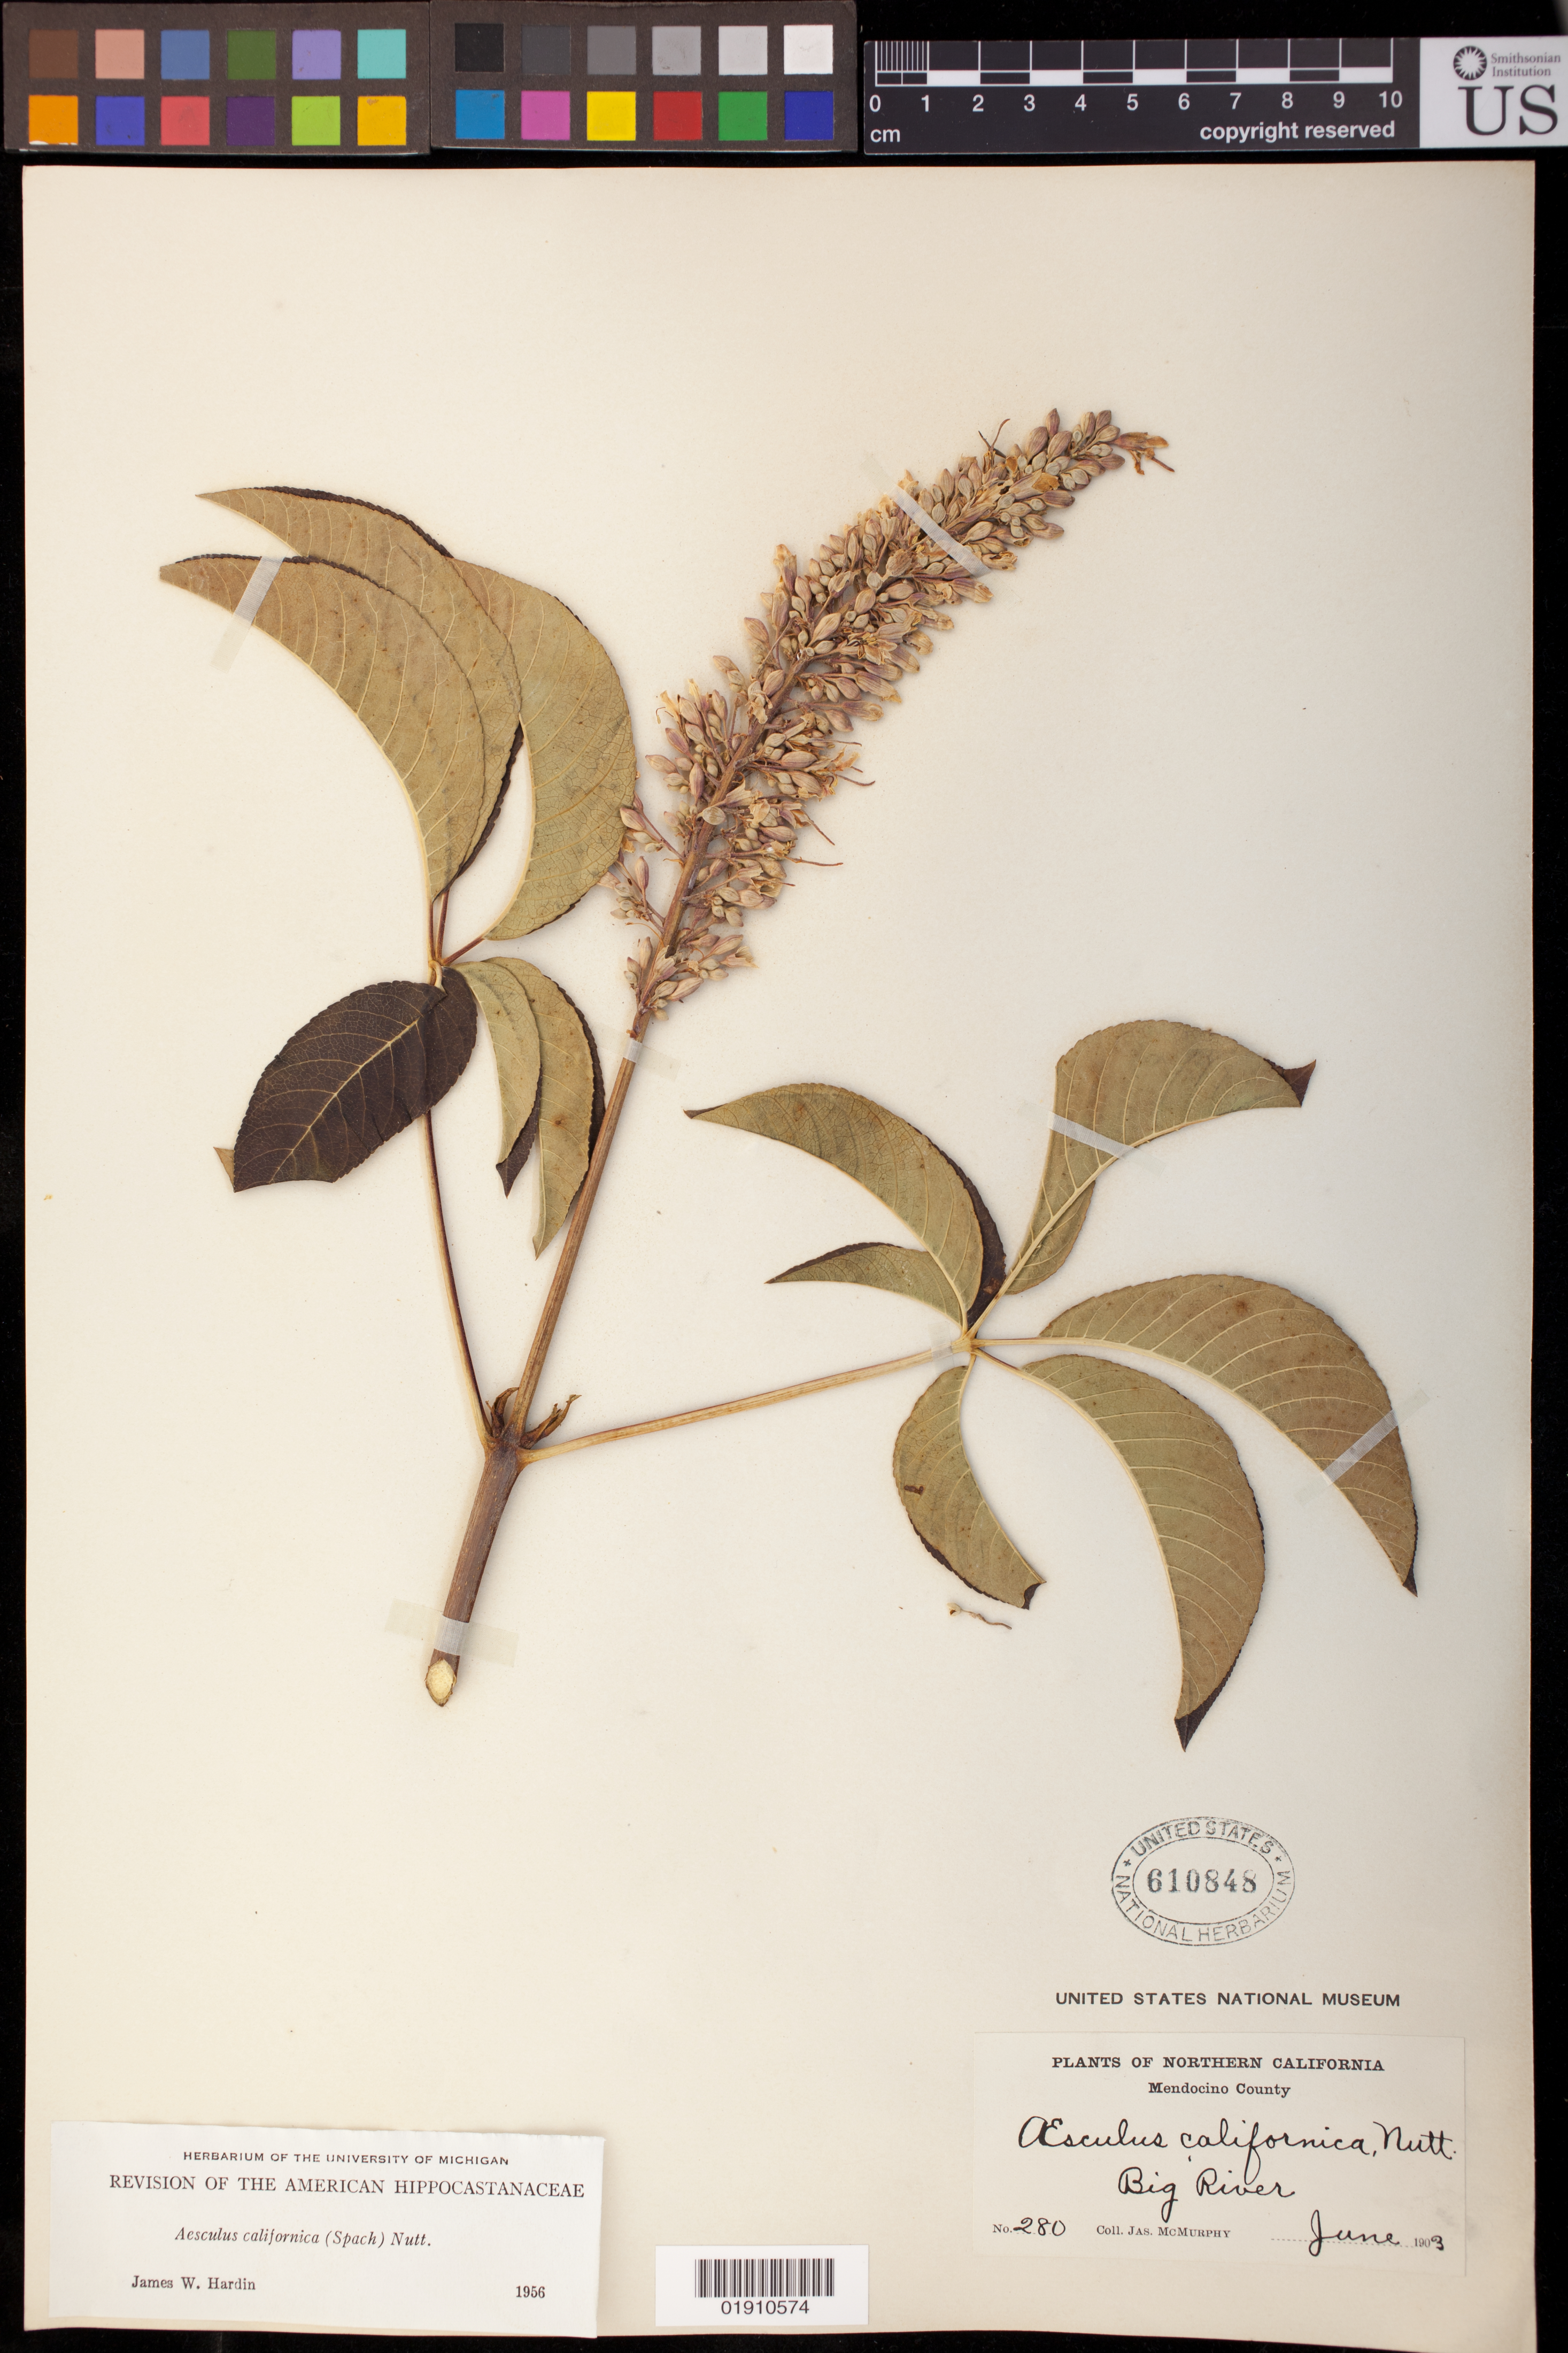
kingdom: Plantae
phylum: Tracheophyta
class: Magnoliopsida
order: Sapindales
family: Sapindaceae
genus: Aesculus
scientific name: Aesculus californica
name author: (Spach) Nutt.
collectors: J. McMurphy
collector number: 280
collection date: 1903-06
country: United States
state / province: California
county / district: Mendocino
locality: Big River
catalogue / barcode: US 610848